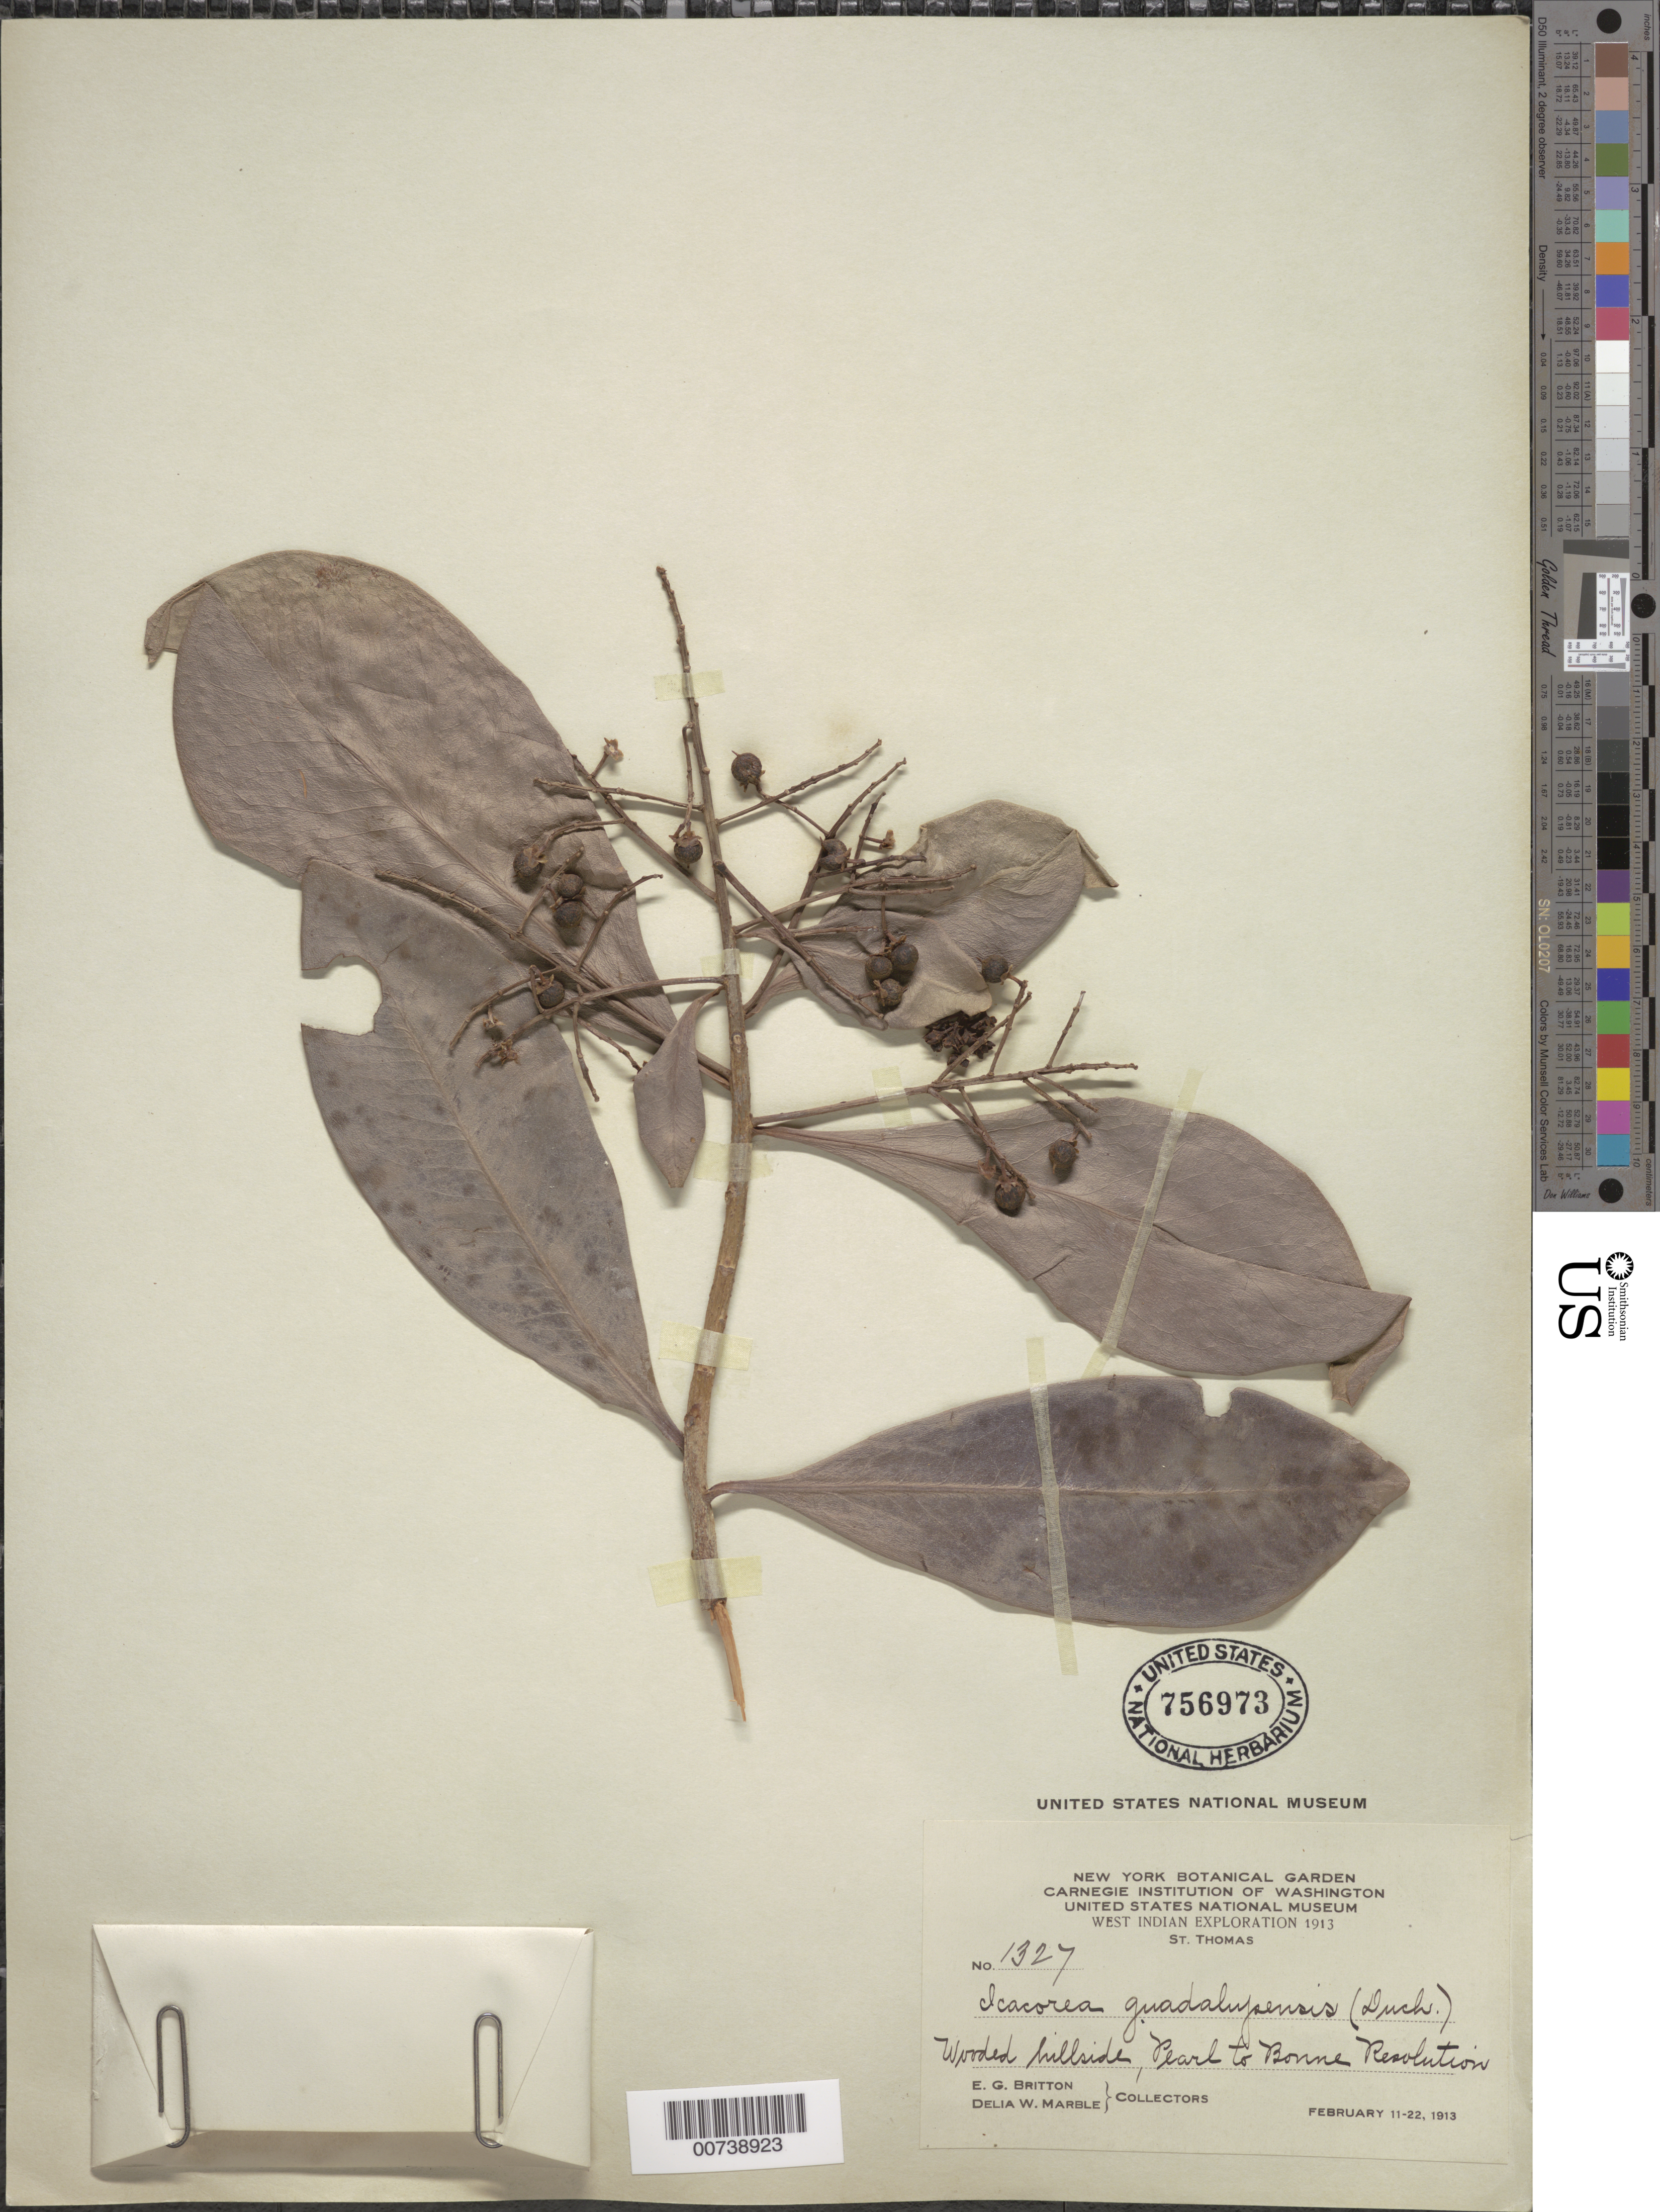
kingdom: Plantae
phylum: Tracheophyta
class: Magnoliopsida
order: Ericales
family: Primulaceae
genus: Ardisia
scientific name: Ardisia obovata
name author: Desv. ex Ham.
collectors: E. G. Britton & D. W. Marble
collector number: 1327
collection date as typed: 11 Feb 1913 to 22 Feb 1913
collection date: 1913-02-11/1913-02-22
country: U.S. Virgin Islands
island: St. Thomas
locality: Pearl to Bonne Resolution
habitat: Wooded hillside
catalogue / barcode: US 756973